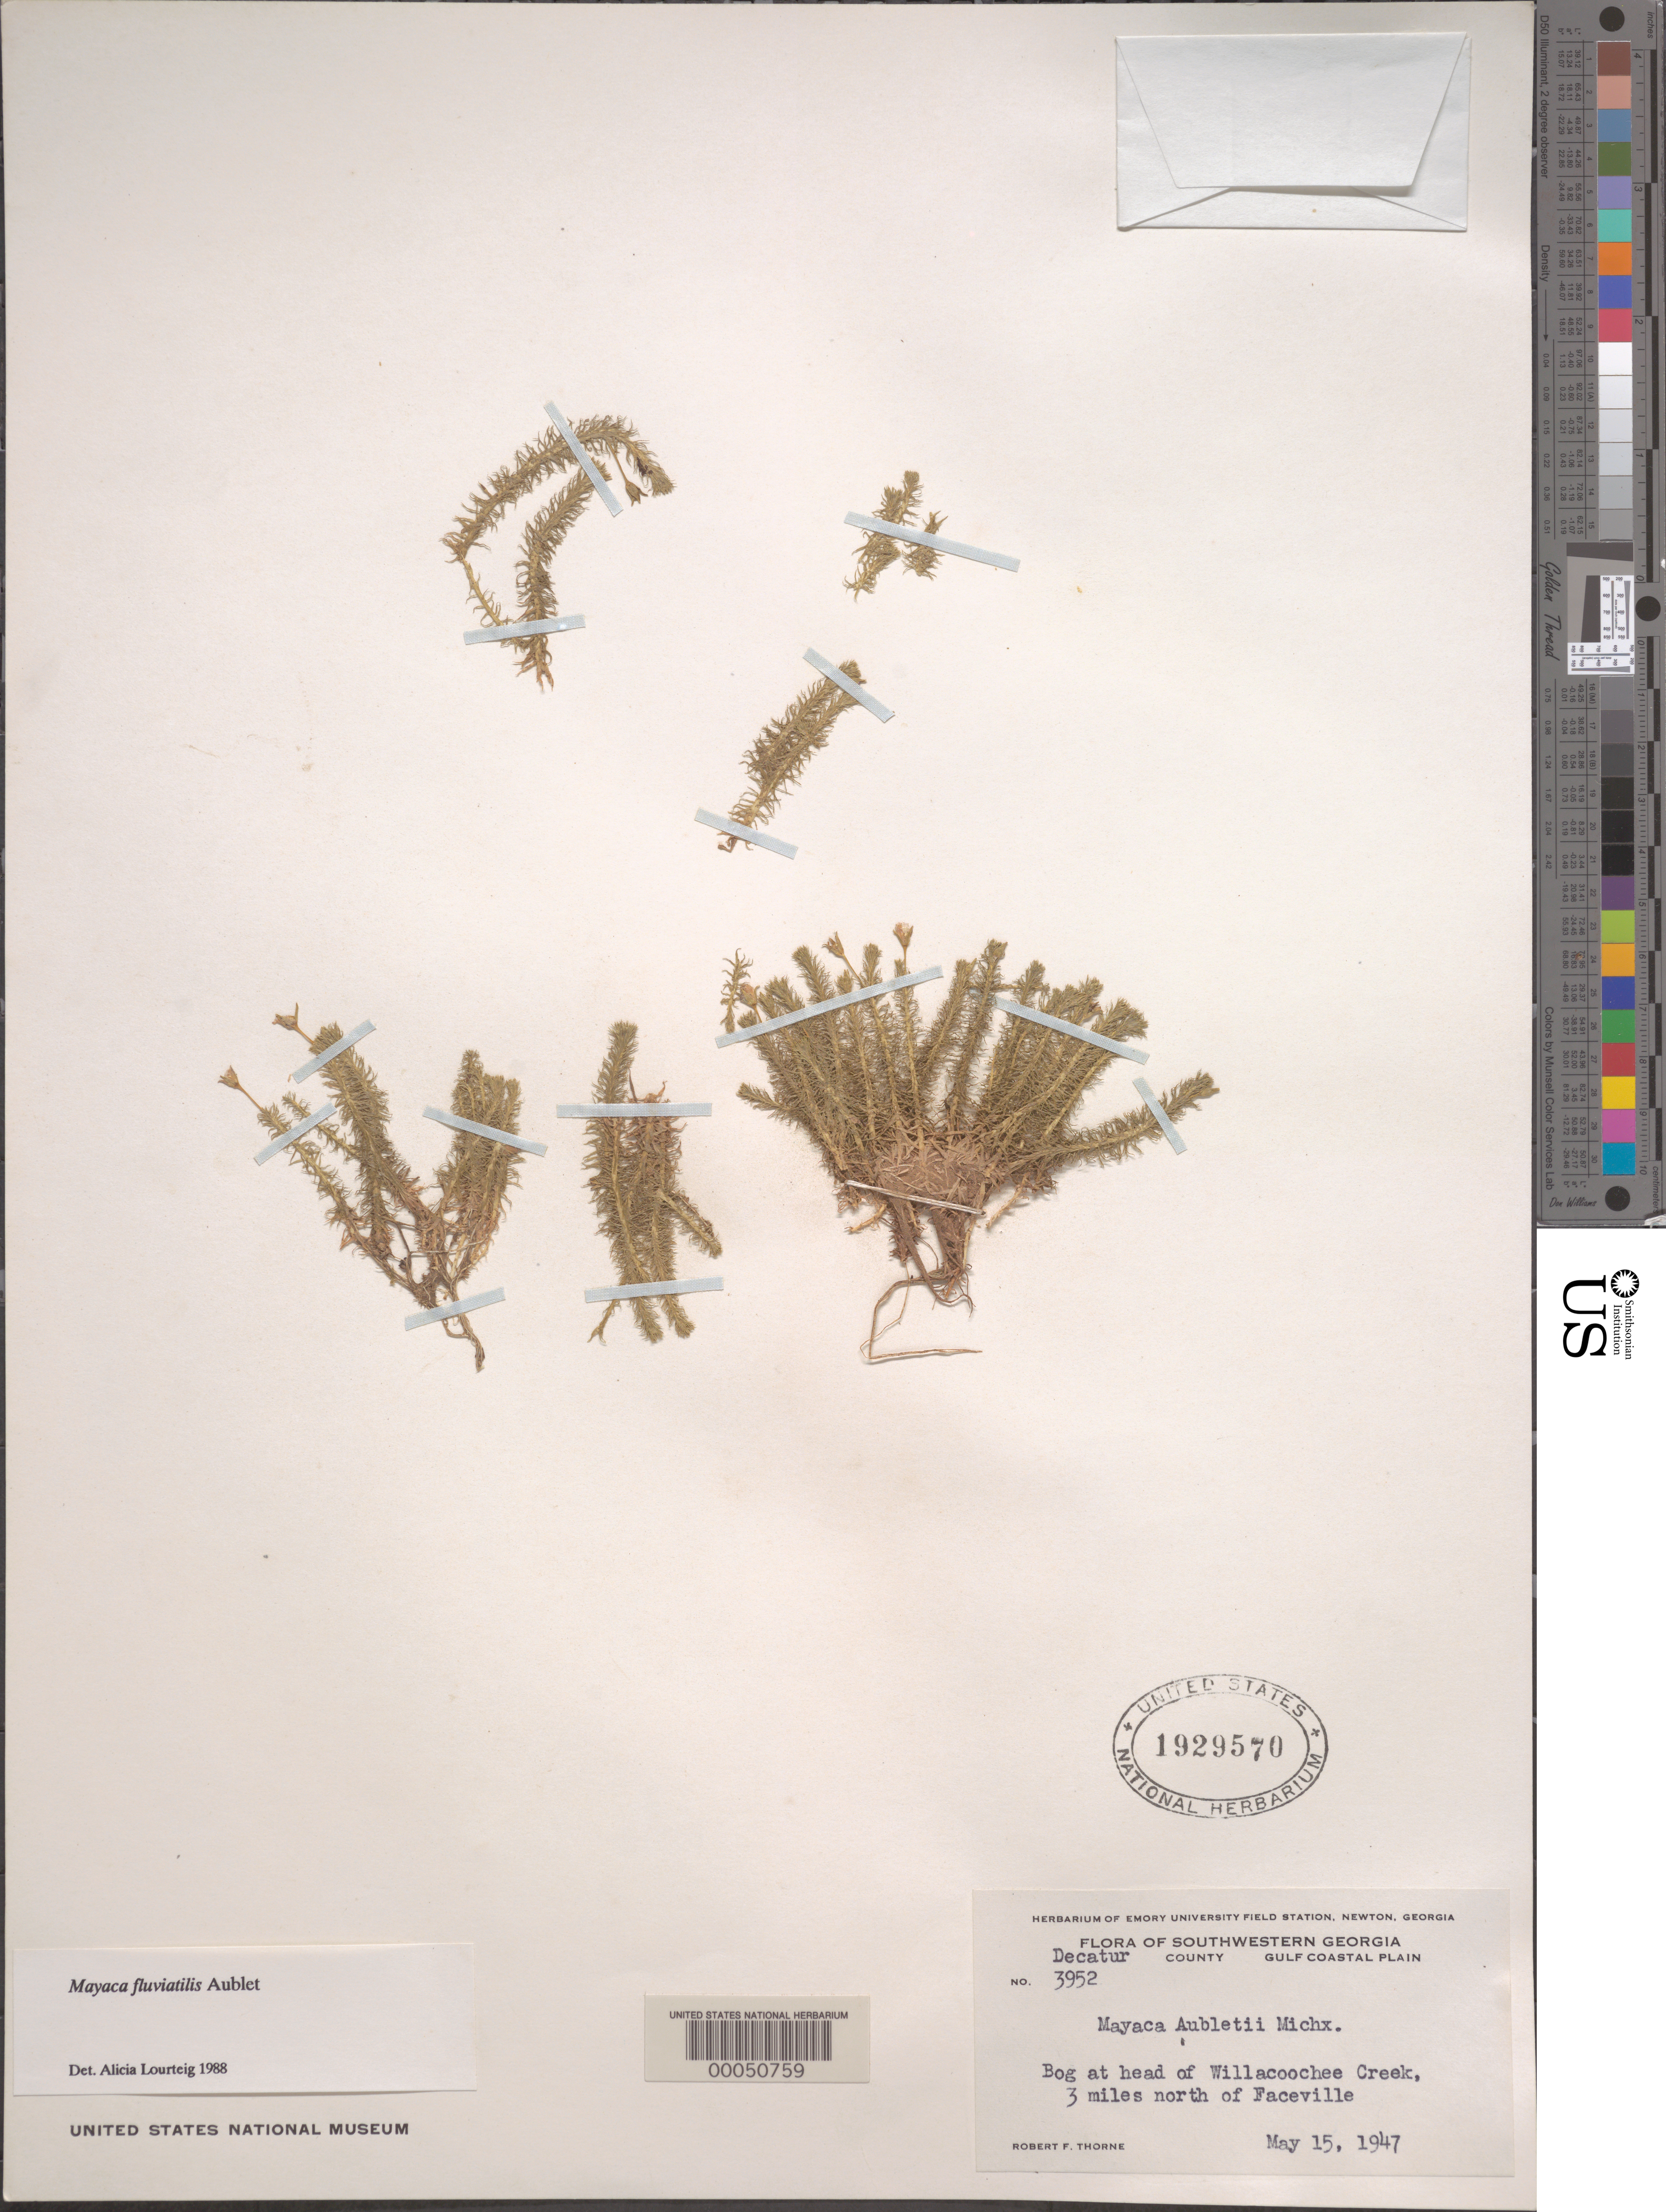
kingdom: Plantae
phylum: Tracheophyta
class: Liliopsida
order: Poales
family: Mayacaceae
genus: Mayaca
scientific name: Mayaca fluviatilis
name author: Aubl.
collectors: R. F. Thorne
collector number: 3952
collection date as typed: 15 May 1947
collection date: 1947-05-15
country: United States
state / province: Georgia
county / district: Decatur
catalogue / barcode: US 1929570